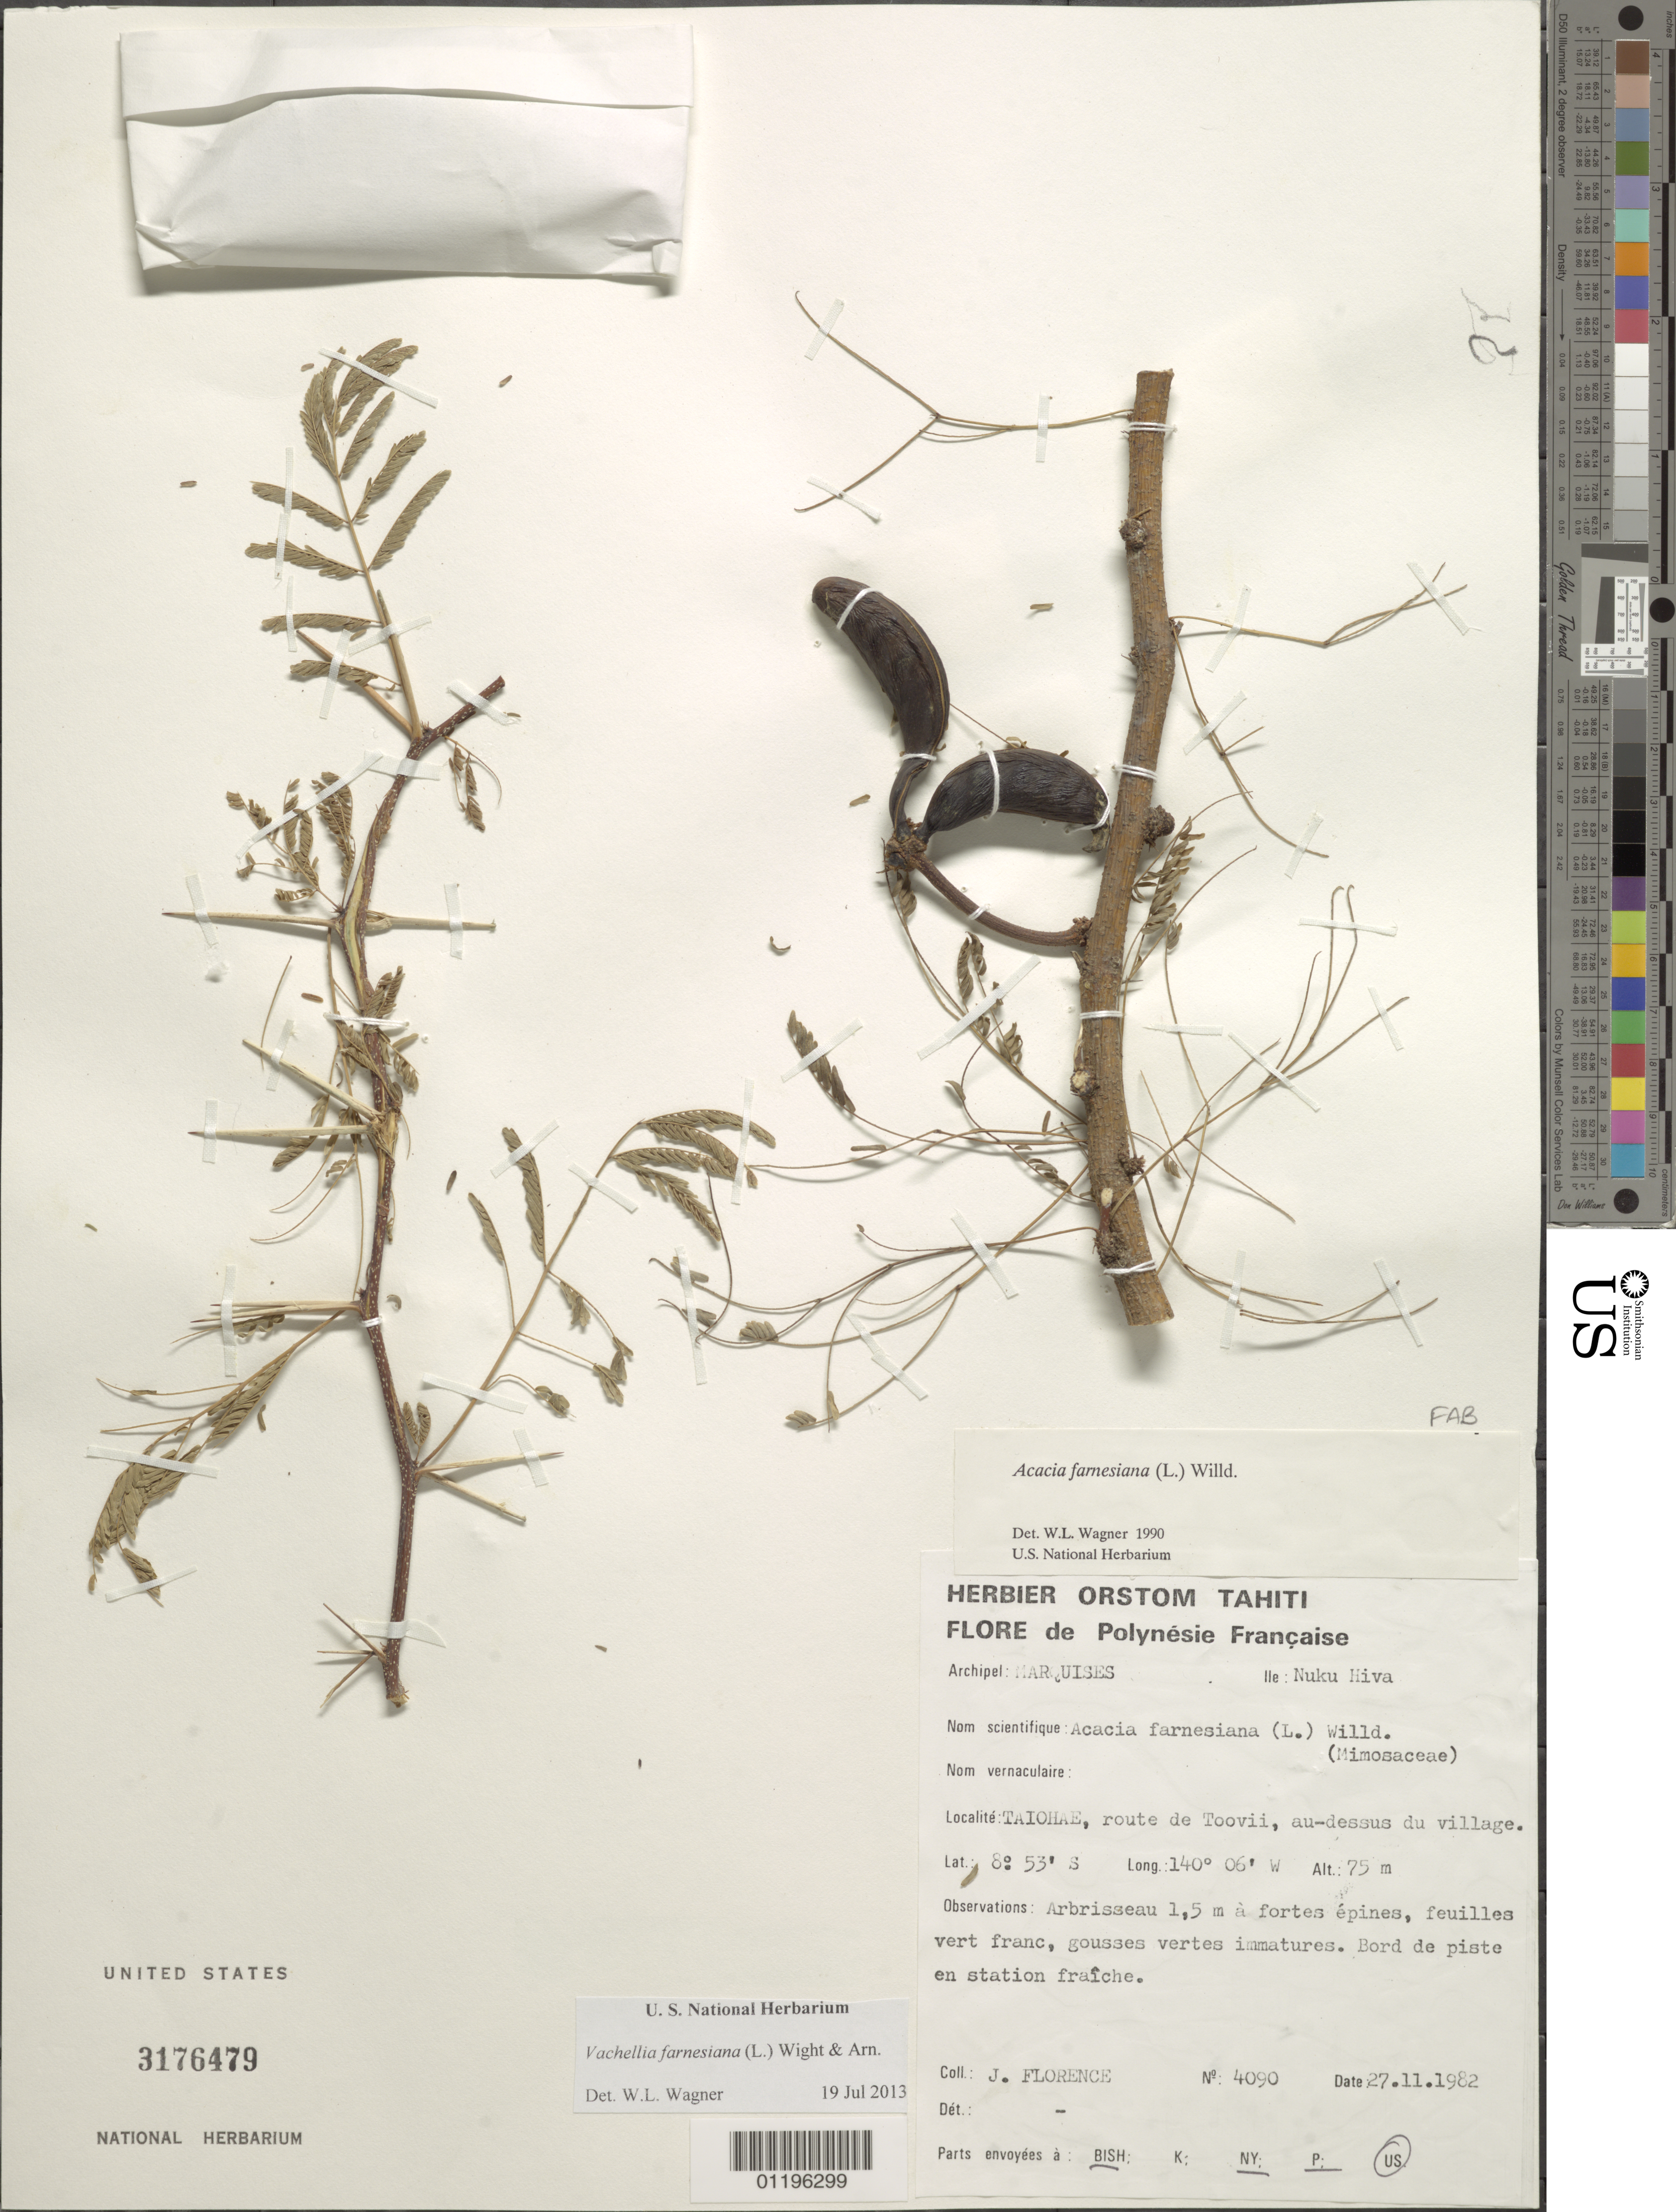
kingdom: Plantae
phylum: Tracheophyta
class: Magnoliopsida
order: Fabales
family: Fabaceae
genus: Vachellia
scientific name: Vachellia farnesiana var. farnesiana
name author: (L.) Wight & Arn.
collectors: J. Florence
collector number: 4090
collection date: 1982-11-27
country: French Polynesia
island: Nuku Hiva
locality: Taiohae, route de Toovii, au-dessus du village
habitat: Bord de piste en station fraiche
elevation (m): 75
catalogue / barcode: US 3176479